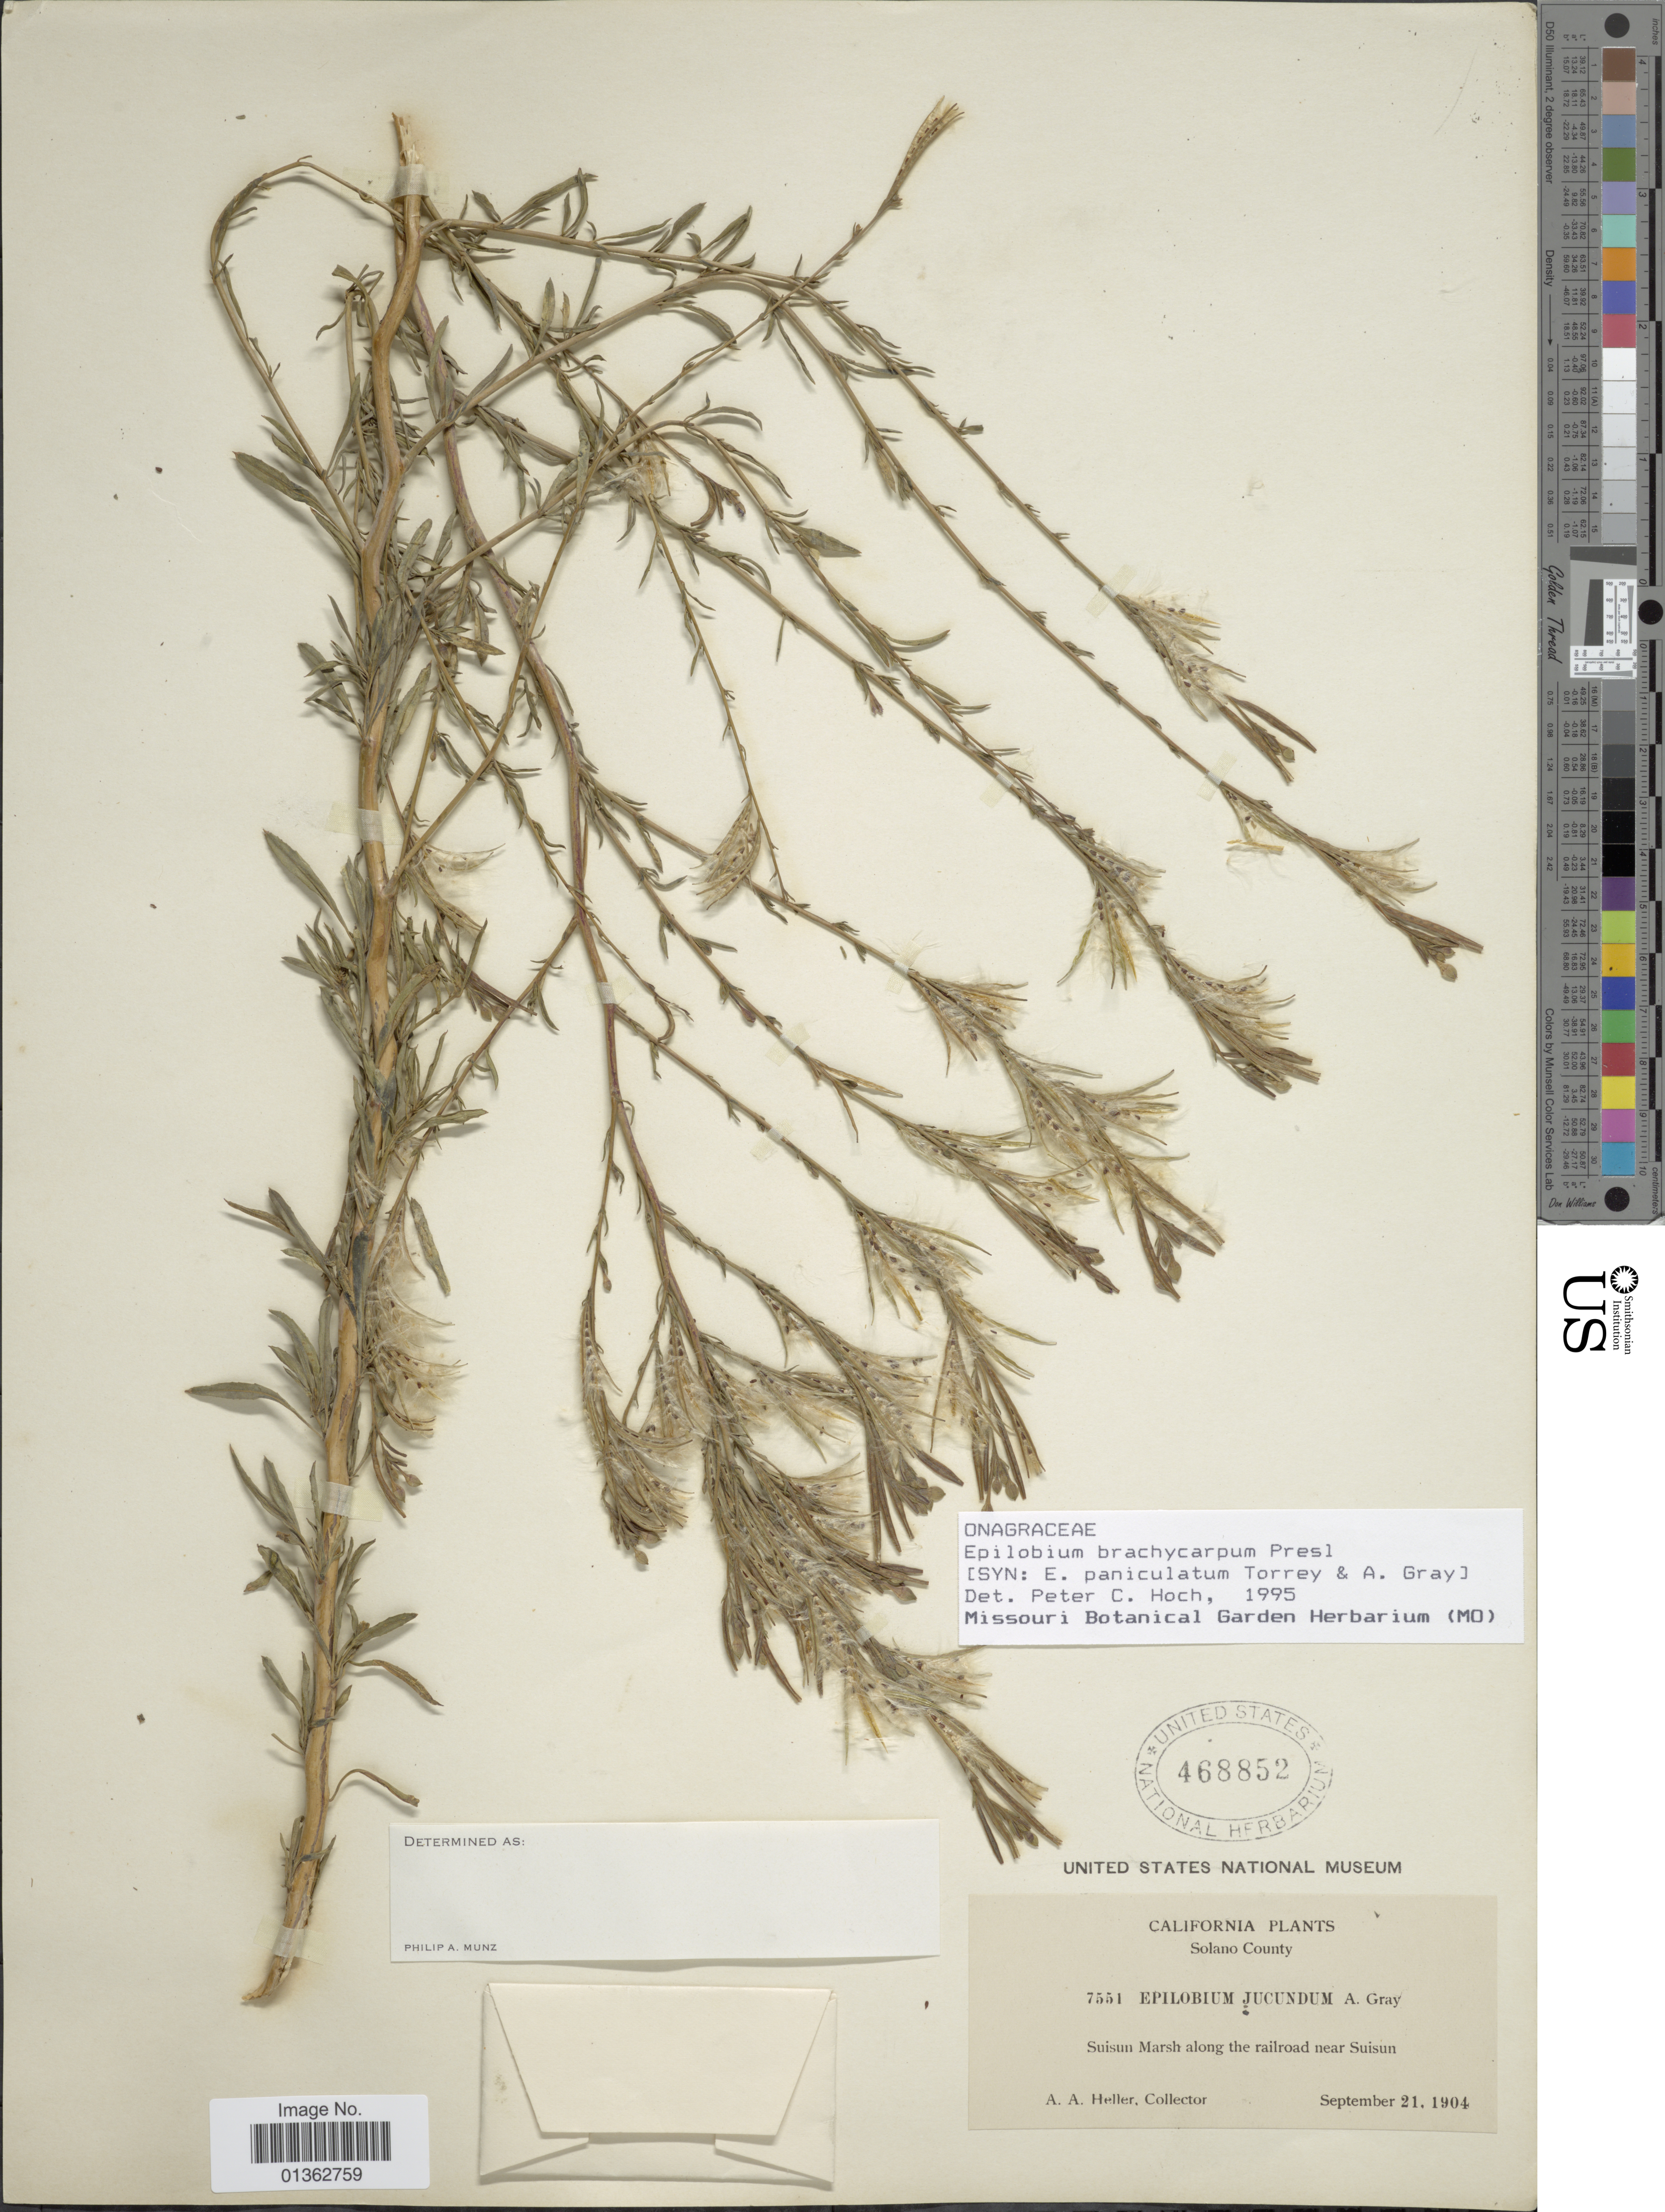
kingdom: Plantae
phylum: Tracheophyta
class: Magnoliopsida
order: Myrtales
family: Onagraceae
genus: Epilobium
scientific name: Epilobium brachycarpum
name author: C. Presl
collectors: A. A. Heller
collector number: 7551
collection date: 1904-09-21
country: United States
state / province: California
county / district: Solano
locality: Solano County. Suisun Marsh along the railroad near Suisun.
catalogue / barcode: US 468852